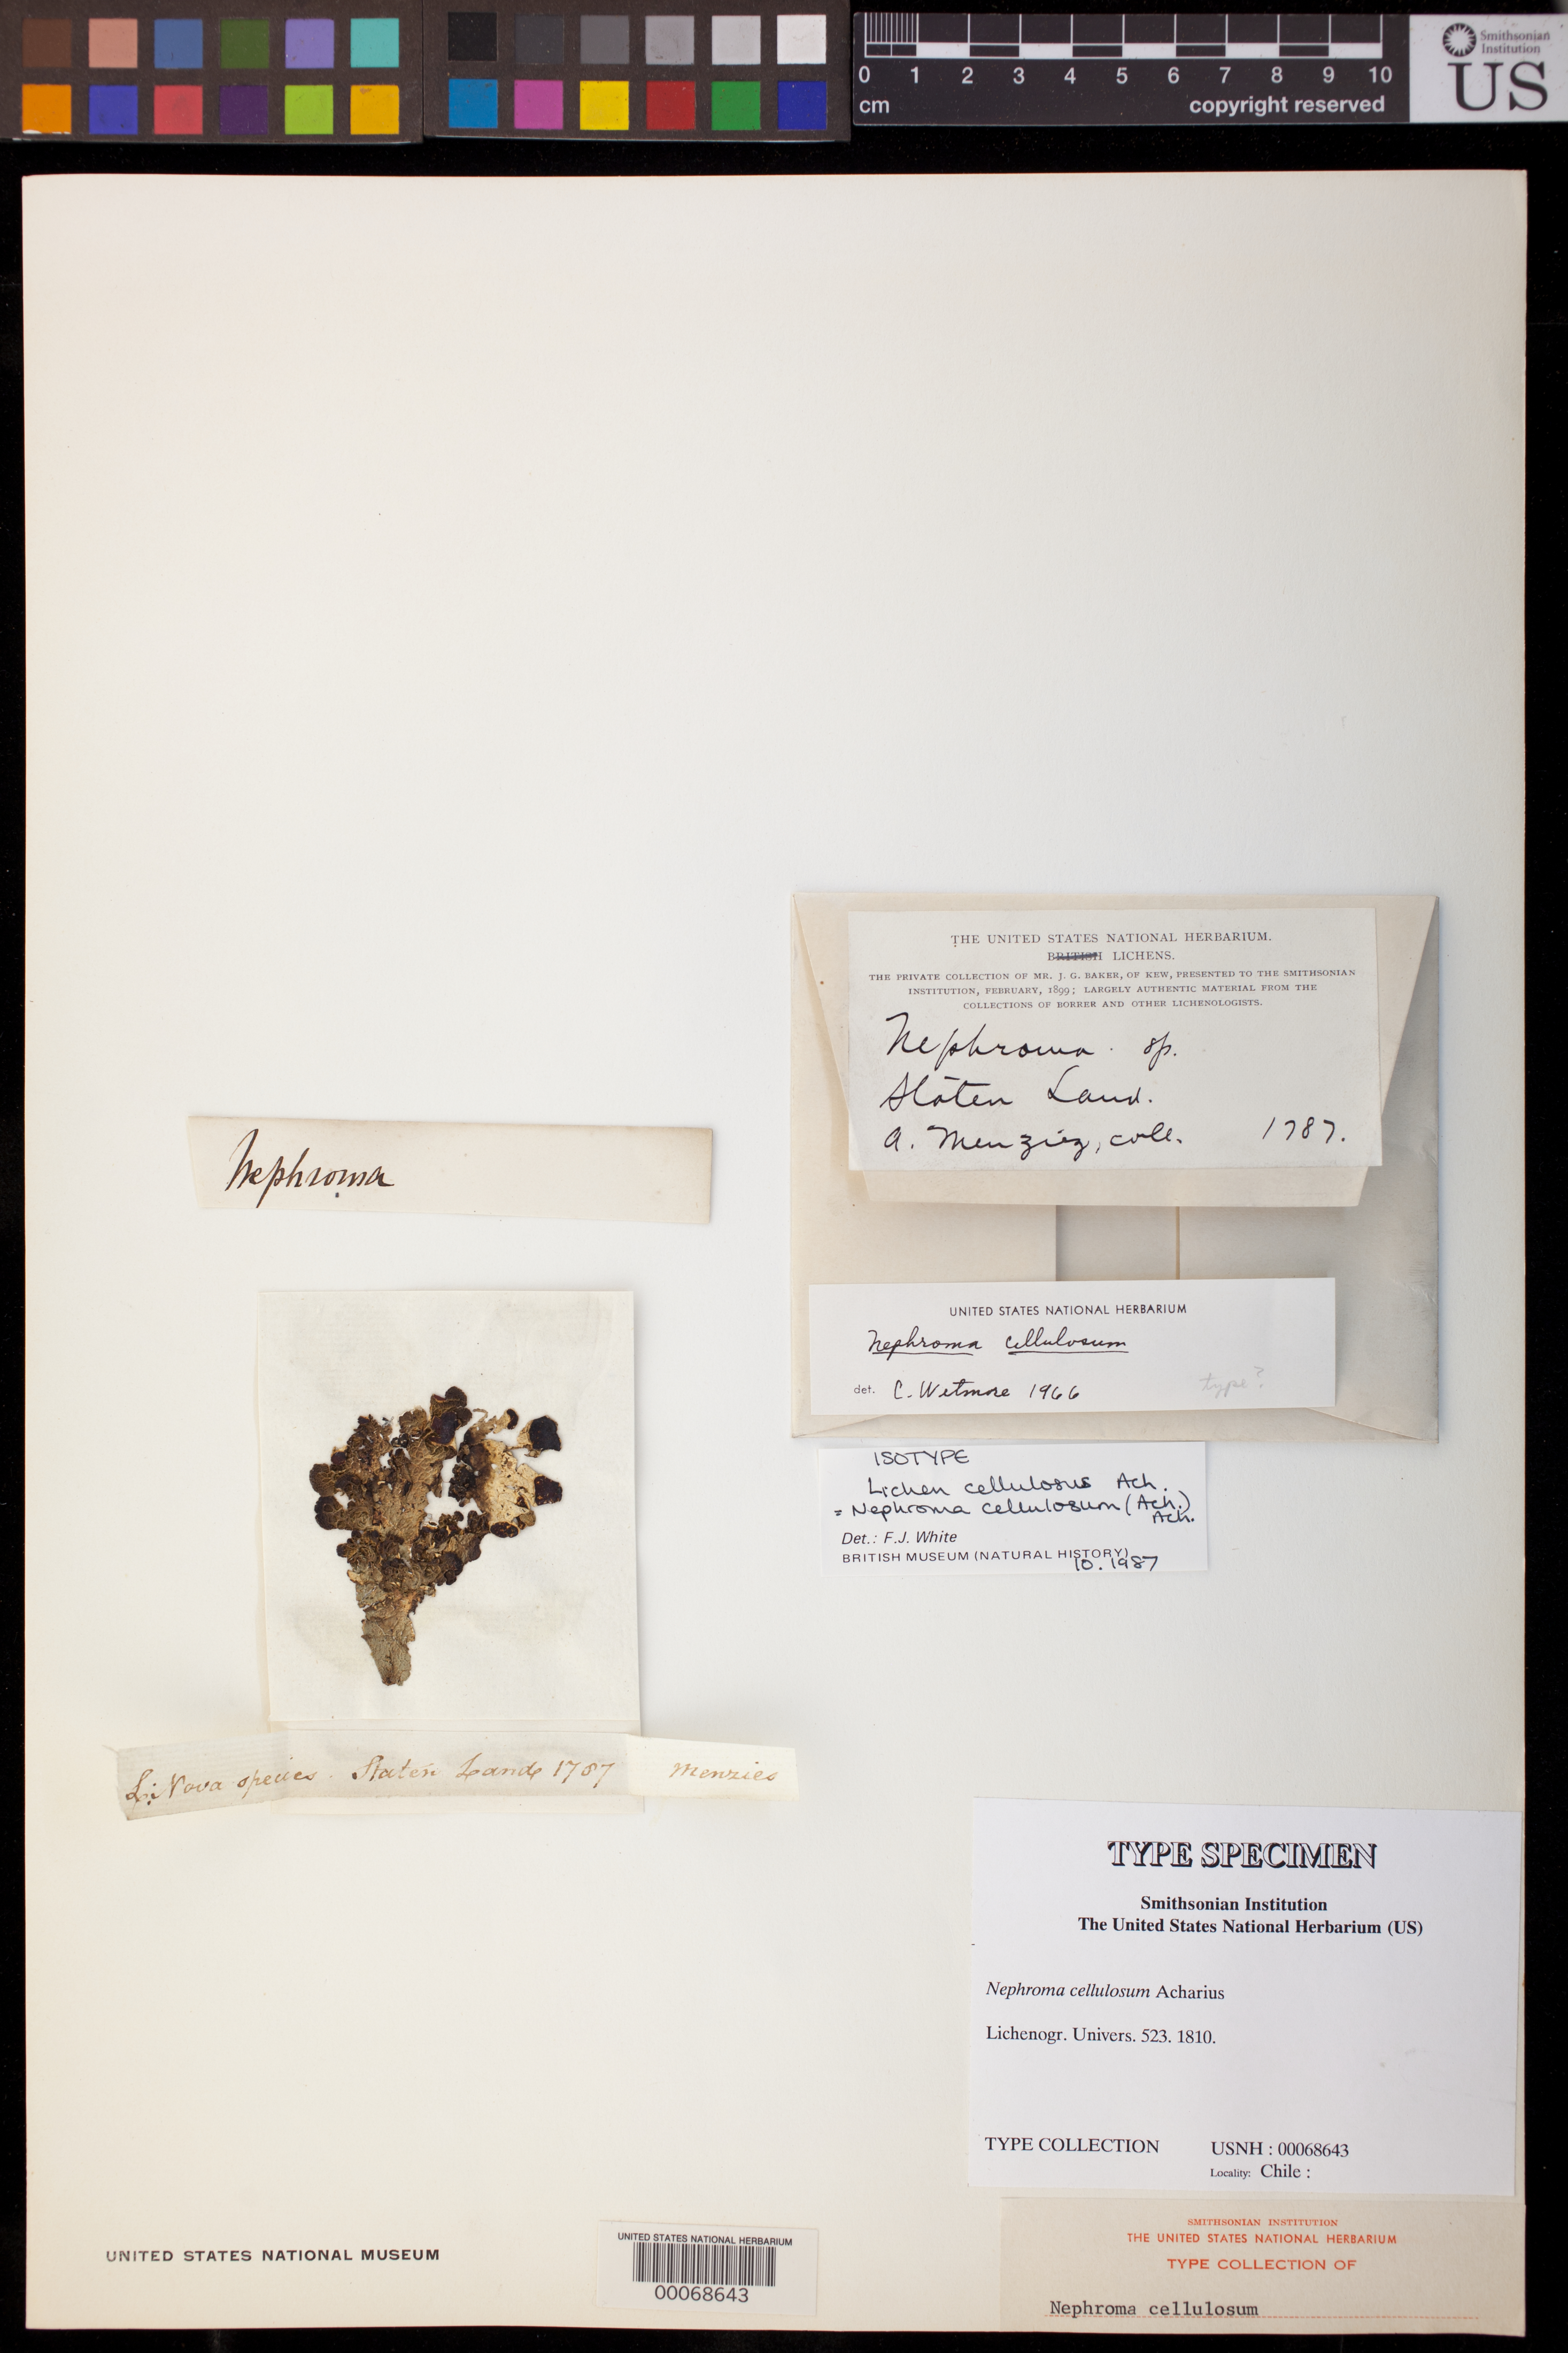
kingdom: Fungi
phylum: Ascomycota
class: Lecanoromycetes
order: Peltigerales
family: Nephromataceae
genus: Nephroma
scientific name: Nephroma cellulosum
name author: Ach.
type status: Type Collection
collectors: A. Menzies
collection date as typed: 1787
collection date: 1787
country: Chile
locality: Straits of Magellan.